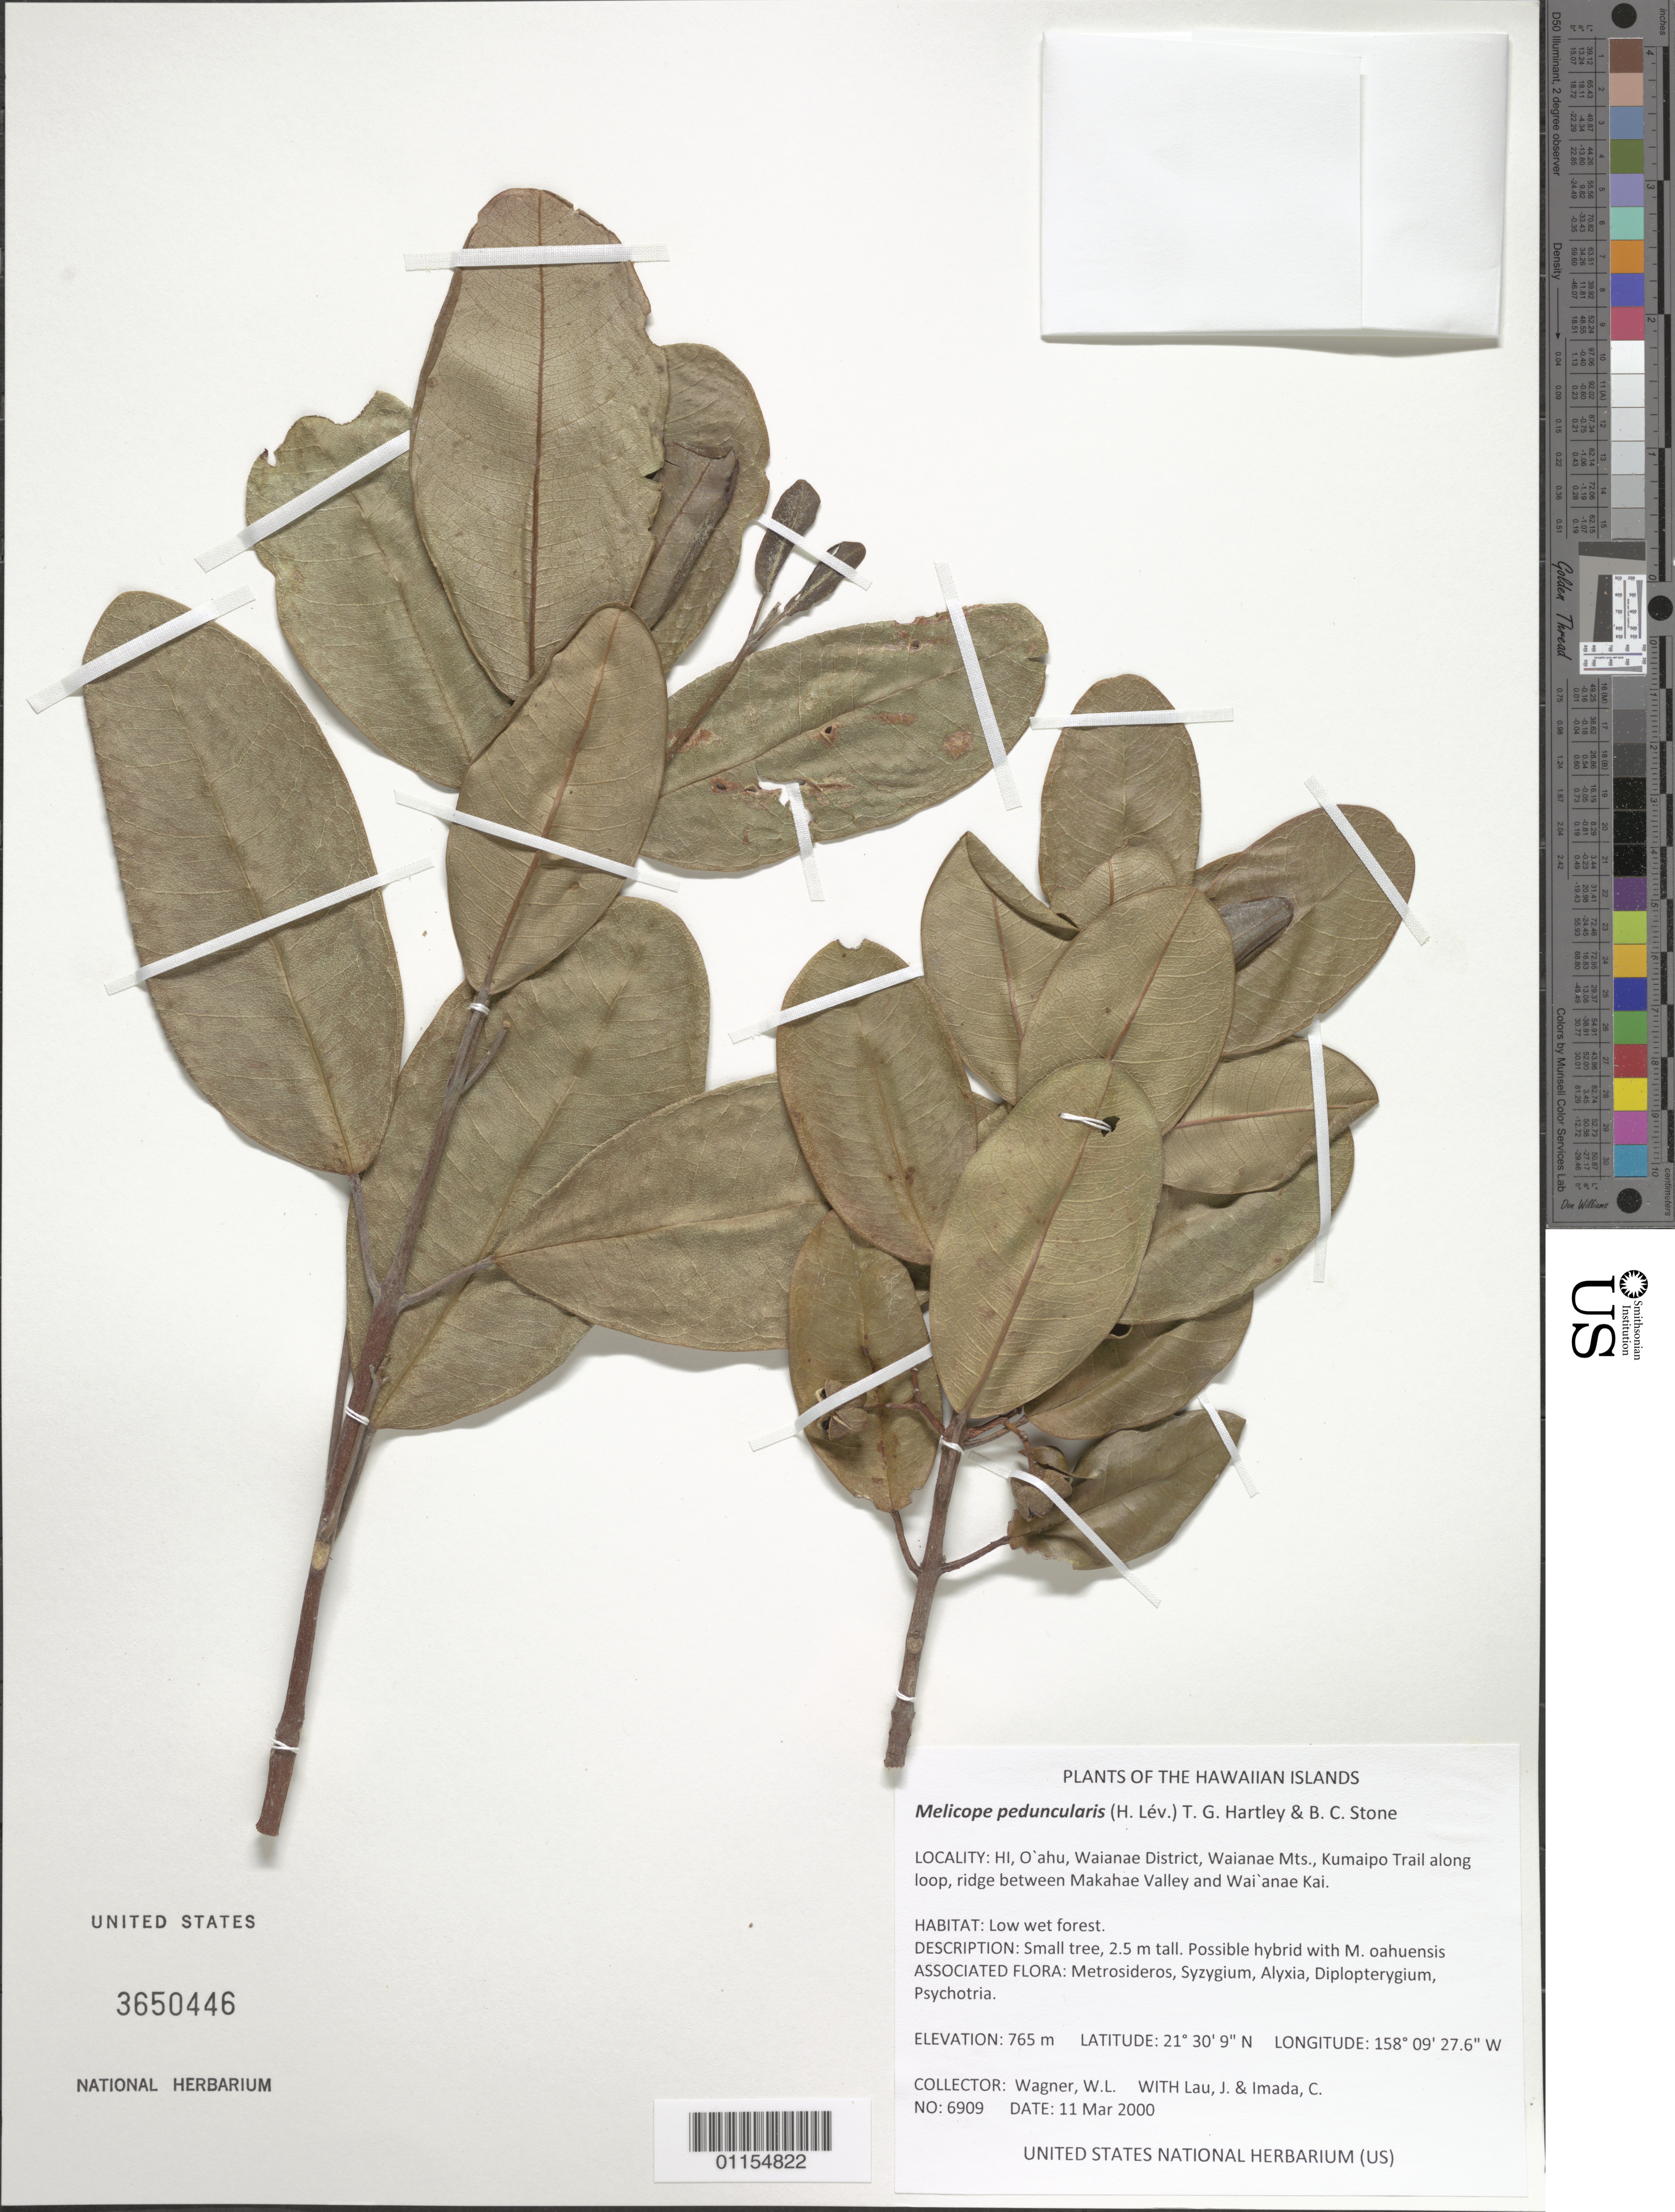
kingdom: Plantae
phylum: Tracheophyta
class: Magnoliopsida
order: Sapindales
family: Rutaceae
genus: Melicope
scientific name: Melicope peduncularis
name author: (H. Lév.) T.G. Hartley & B.C. Stone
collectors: W. L. Wagner, J. Lau & C. Imada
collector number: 6909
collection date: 2000-03-11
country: United States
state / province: Hawaii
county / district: Honolulu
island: Oahu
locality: Waianae District, Waianae Mts., Kumaipo Trail along loop, ridge between Makahae Valley and Wai'anae Kai.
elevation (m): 766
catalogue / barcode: US 3650446